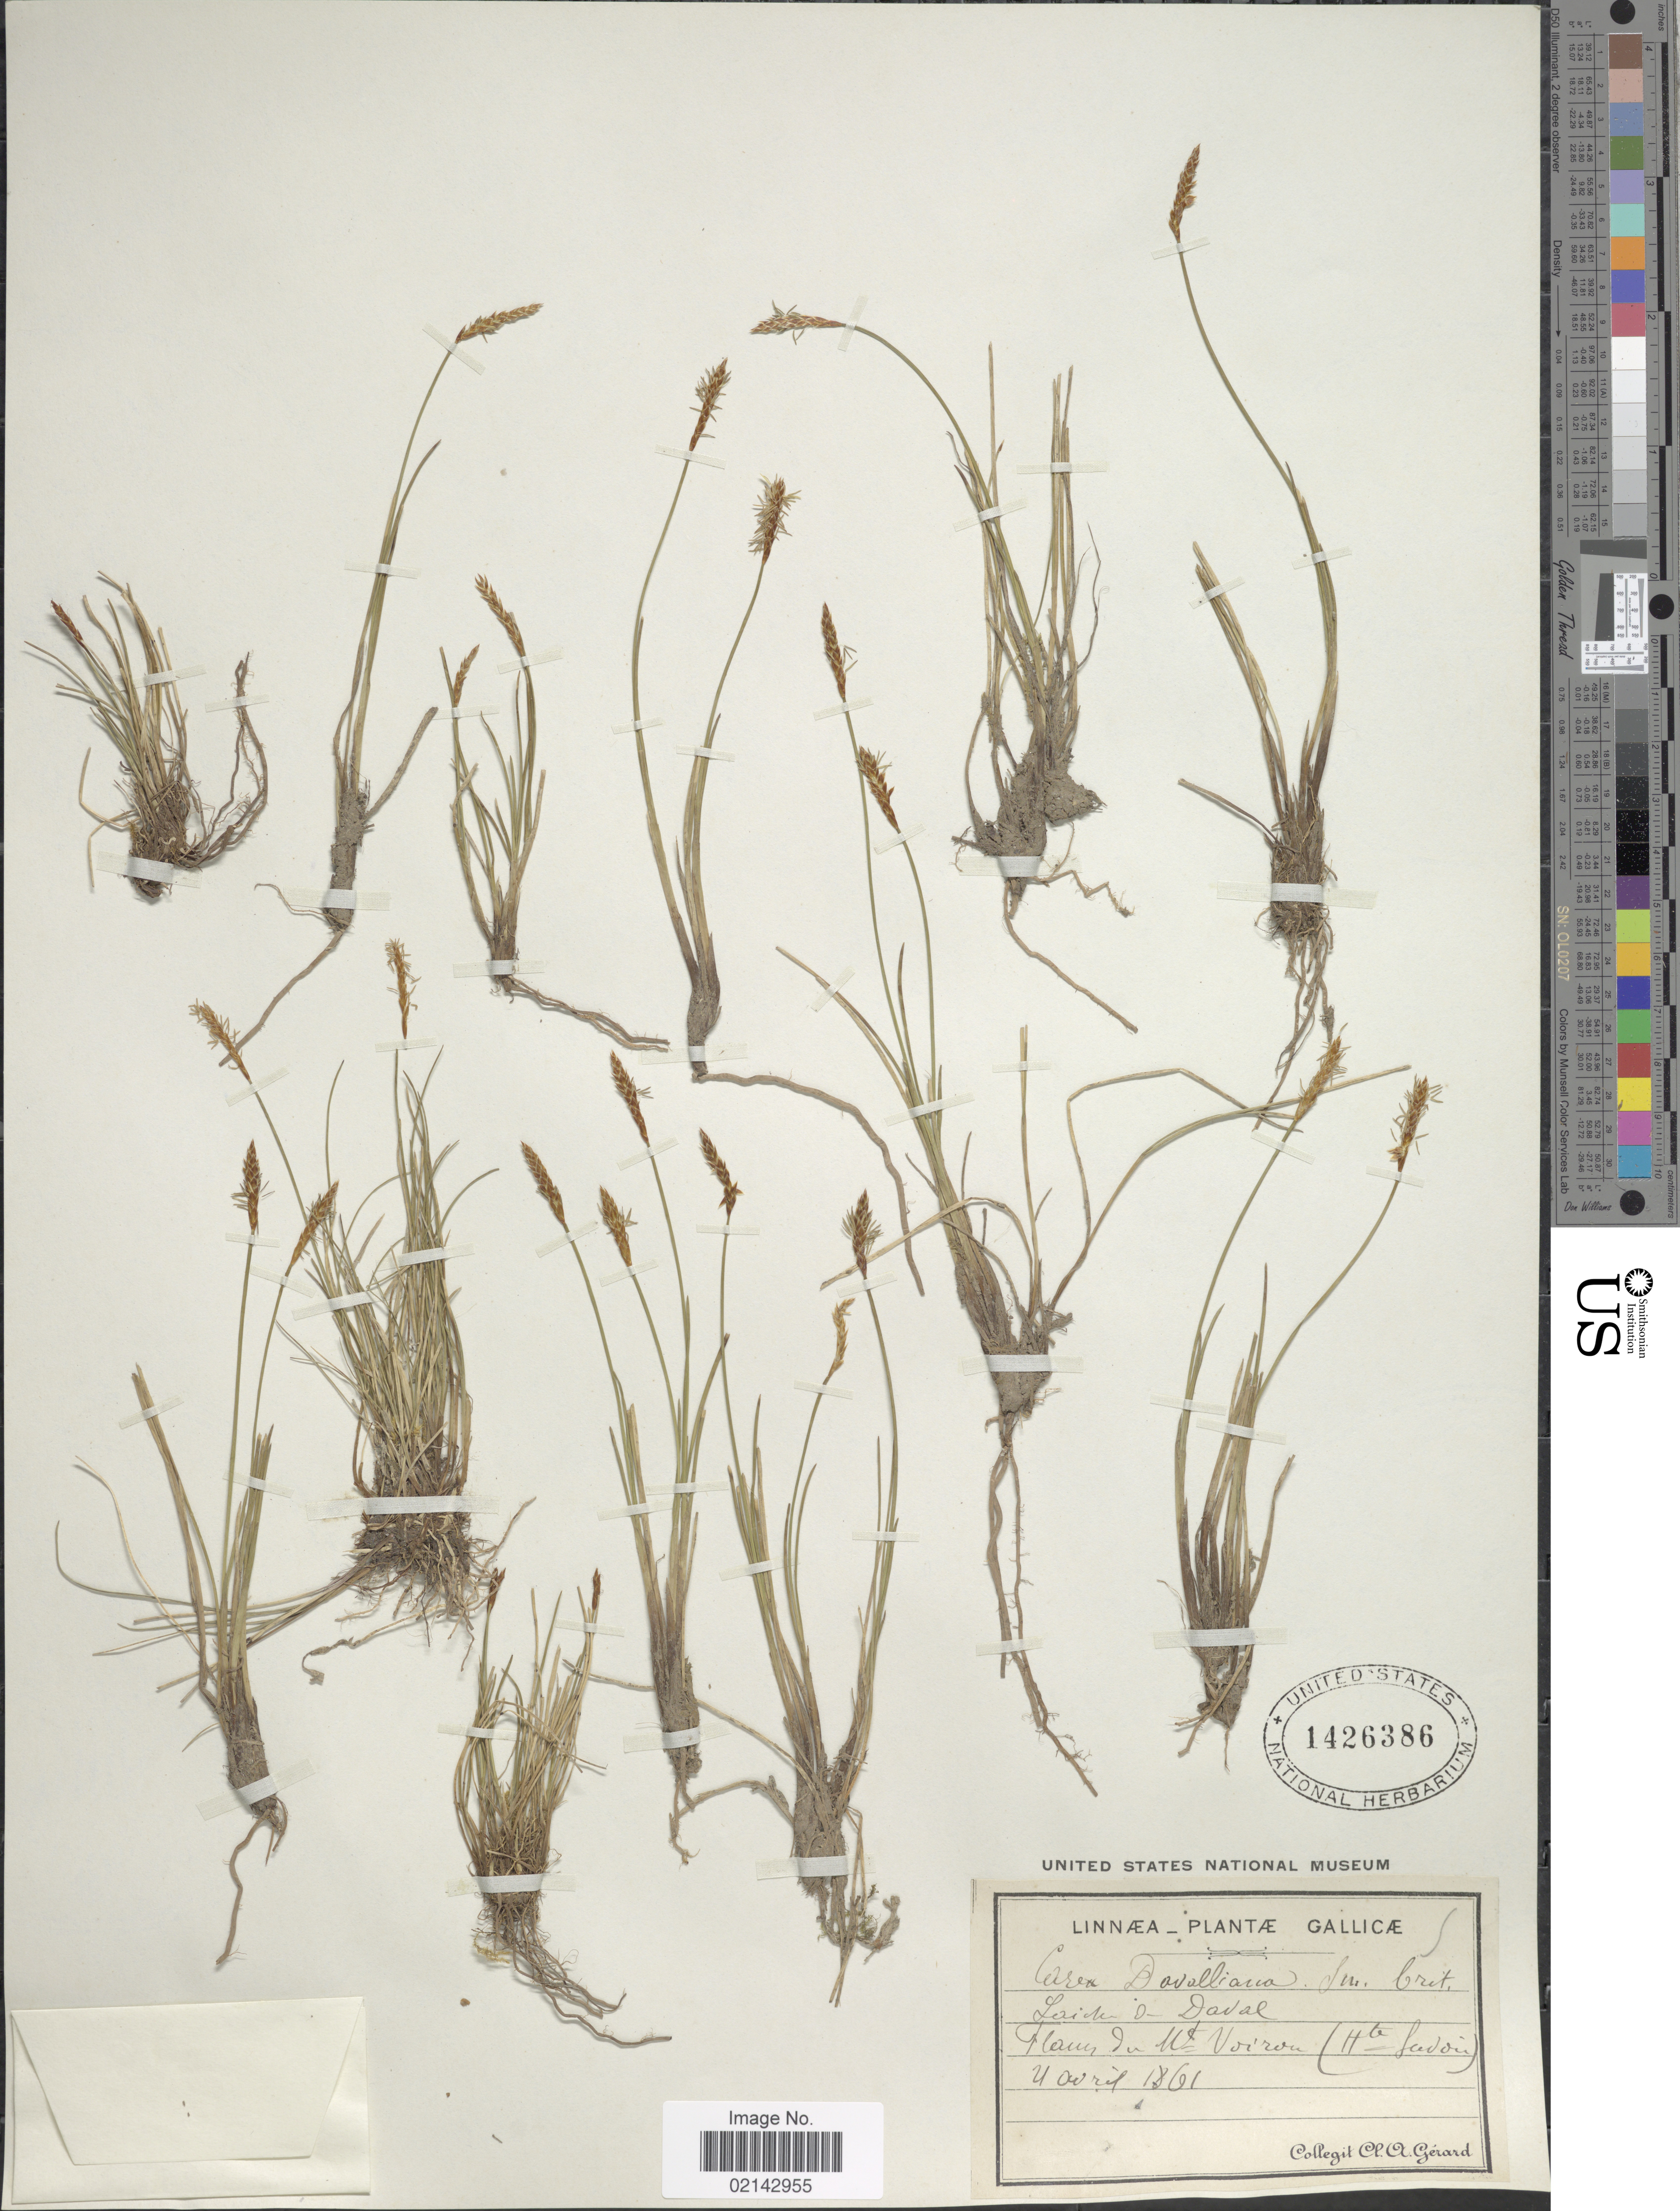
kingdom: Plantae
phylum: Tracheophyta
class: Liliopsida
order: Poales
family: Cyperaceae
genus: Carex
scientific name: Carex davalliana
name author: Sm.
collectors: C. Gerard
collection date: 1861-04-04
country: France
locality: Gallicae, Laiche O-Daval, Hanes du Ht Voirou (Hte Savoie). [interpreted]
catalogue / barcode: US 1426386